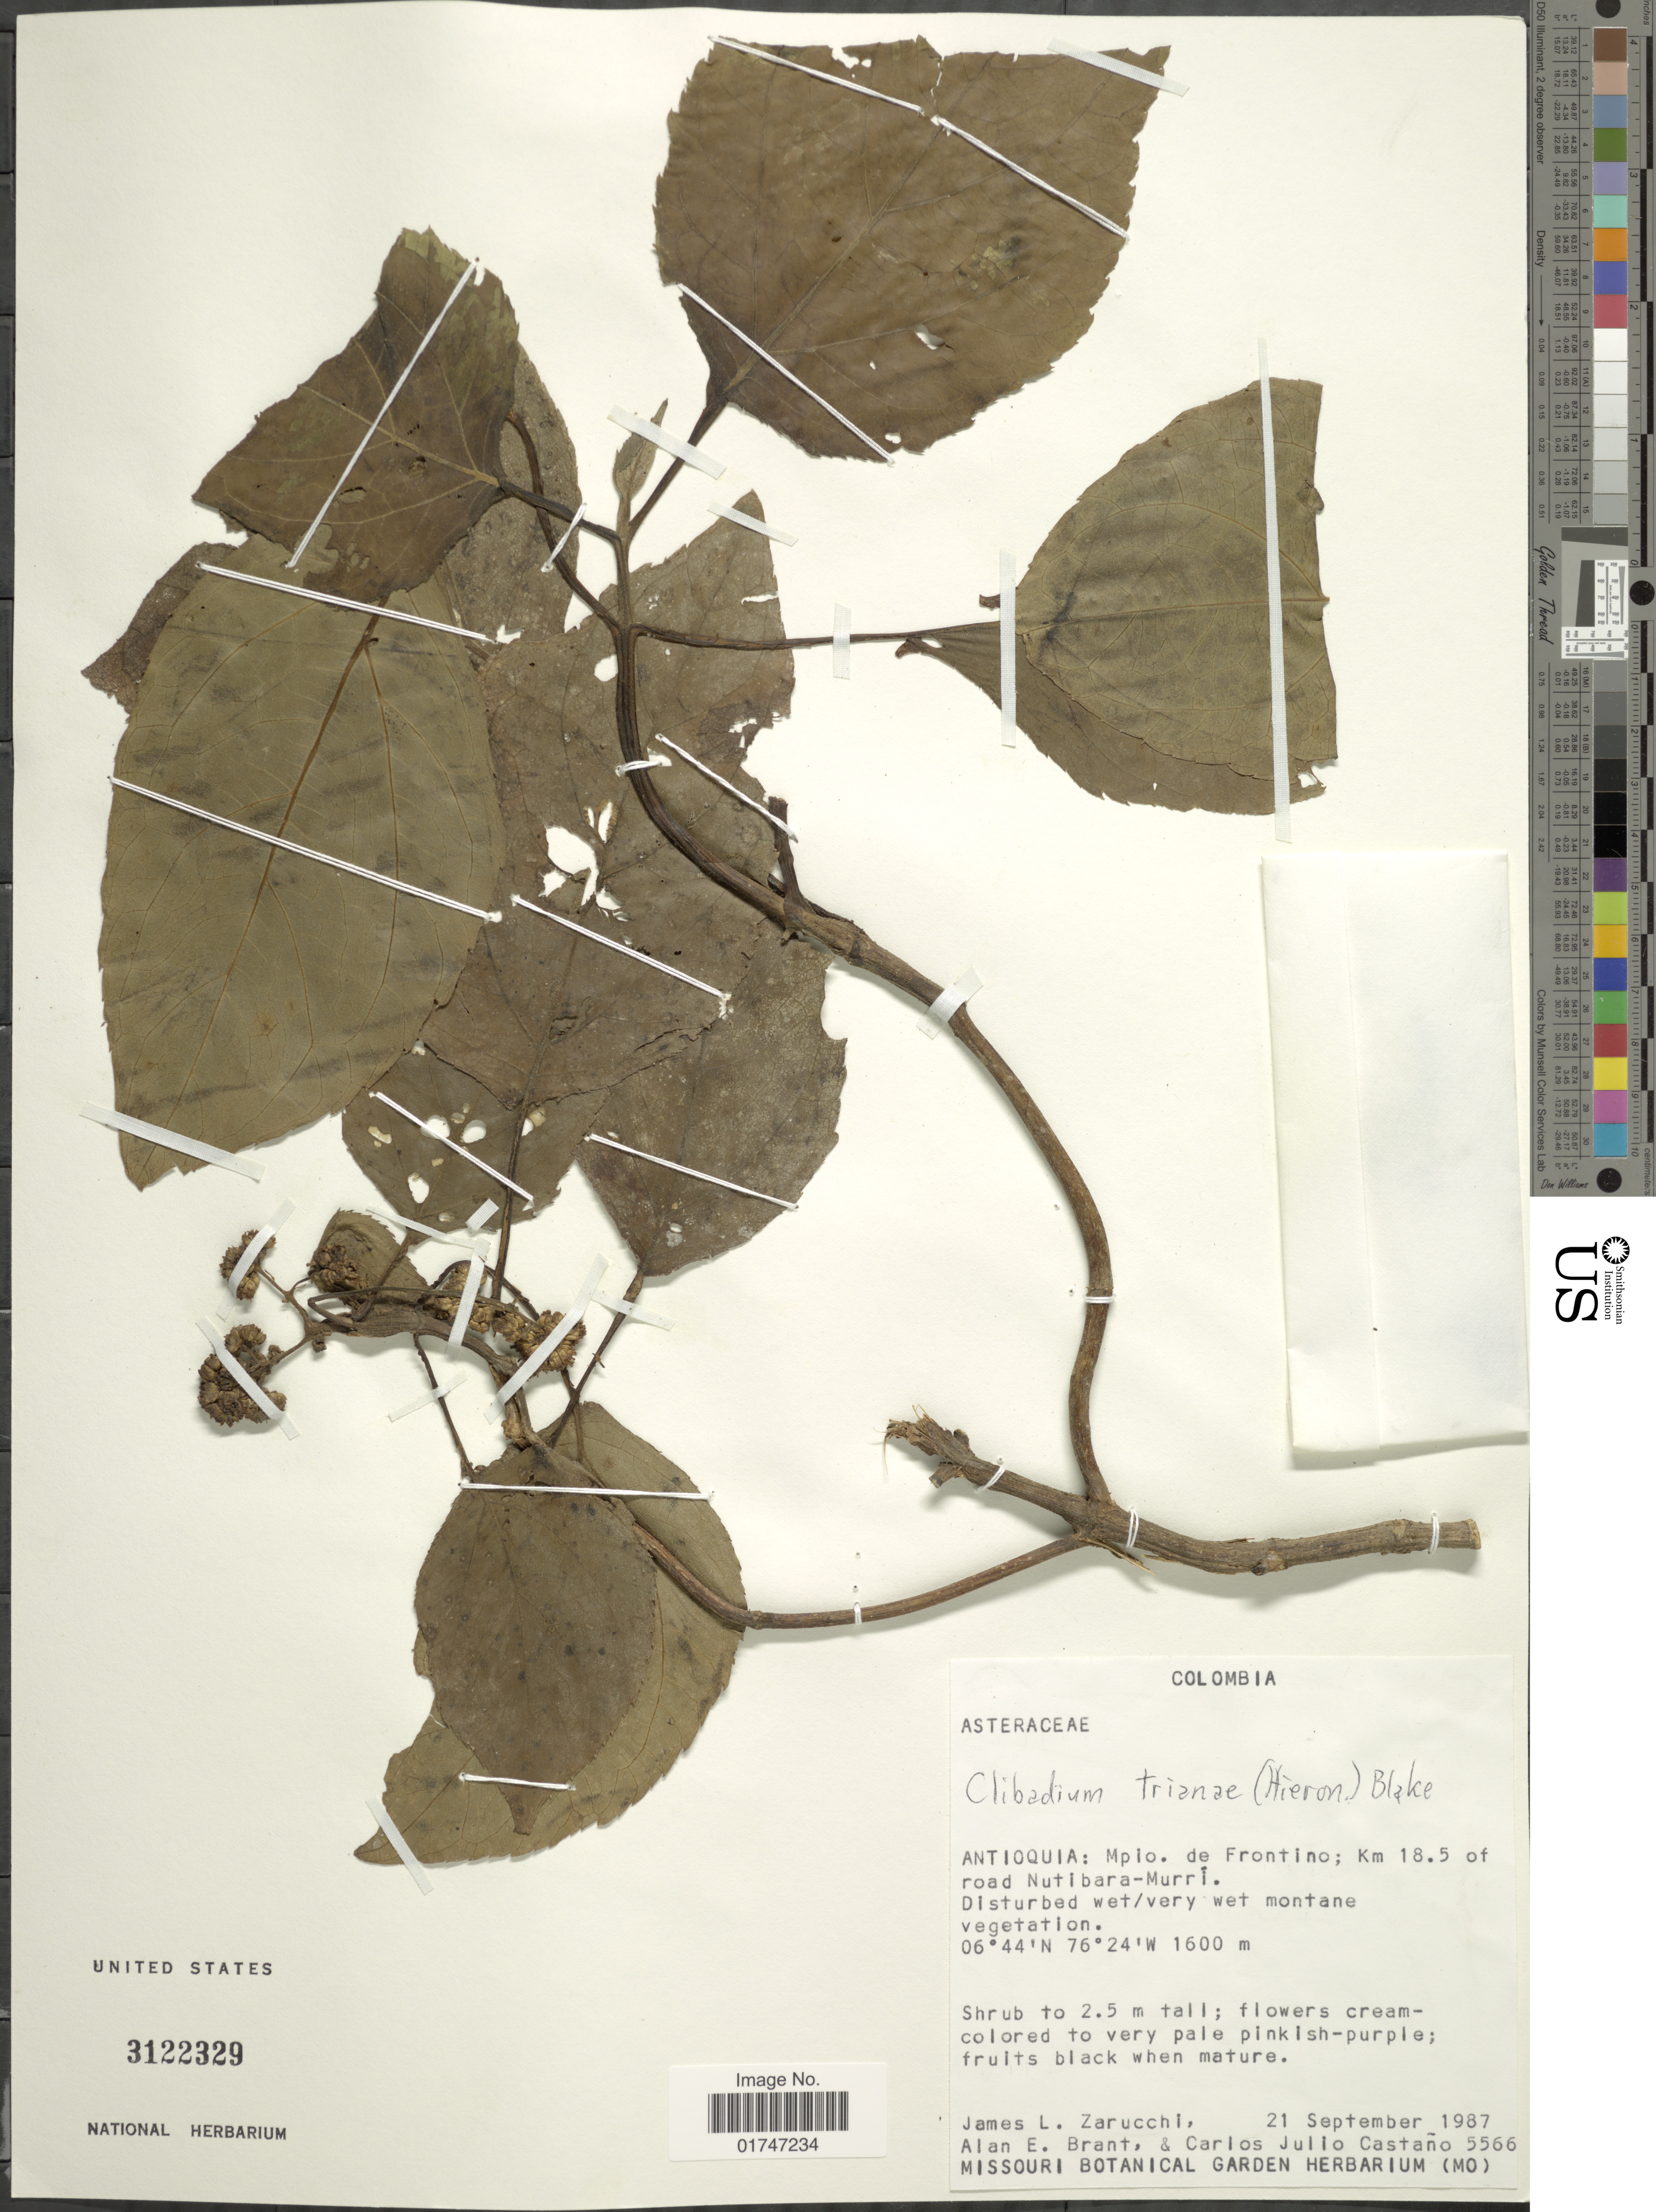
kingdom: Plantae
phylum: Tracheophyta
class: Magnoliopsida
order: Asterales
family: Asteraceae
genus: Clibadium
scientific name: Clibadium trianae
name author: (Hieron.) S.F. Blake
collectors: J. L. Zarucchi, A. Brant & C. Castaño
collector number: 5566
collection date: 1987-09-21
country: Colombia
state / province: Antioquia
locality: Antioquia: Mpio. de Frontino; Km 18.5 of road Butibara-Murrí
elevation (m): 1600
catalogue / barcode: US 3122329